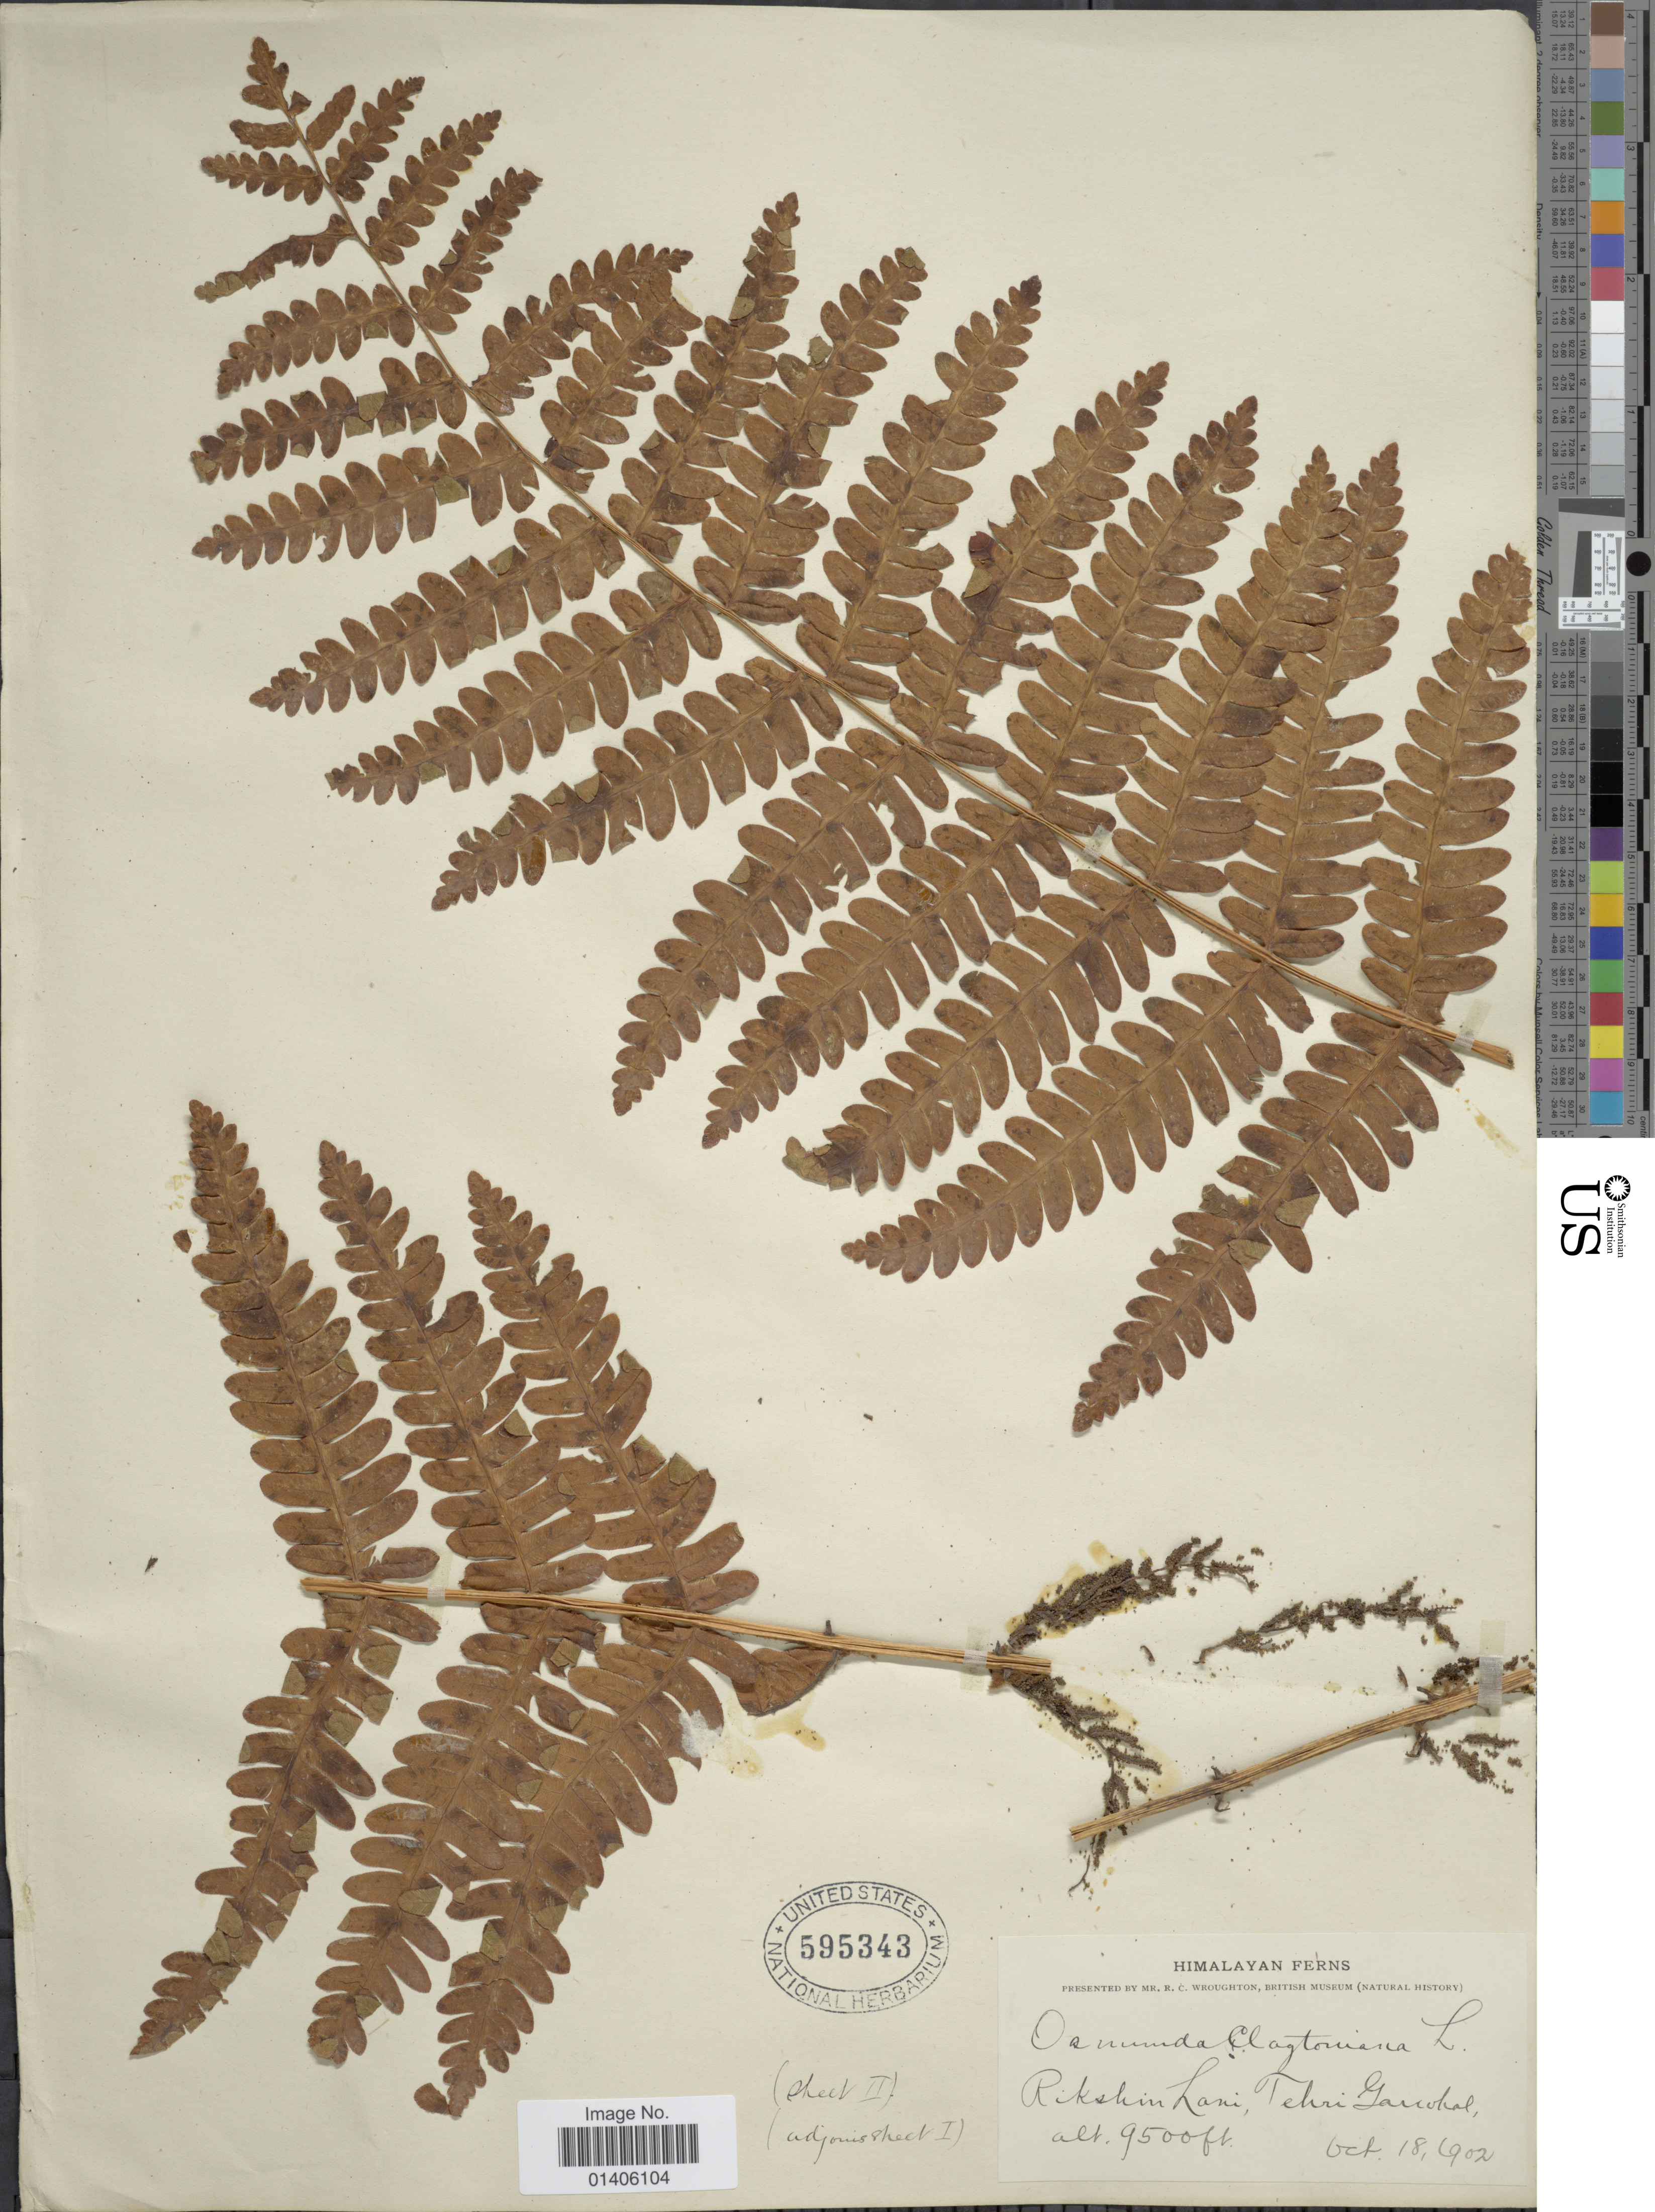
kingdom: Plantae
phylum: Tracheophyta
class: Polypodiopsida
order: Osmundales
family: Osmundaceae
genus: Osmunda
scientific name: Osmunda claytoniana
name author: (L.) Tagawa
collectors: R. Wroughton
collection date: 1902-10-18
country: India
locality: Himalayan, Rikshin Lani, Tehri Garwhal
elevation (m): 2896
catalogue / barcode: US 595343